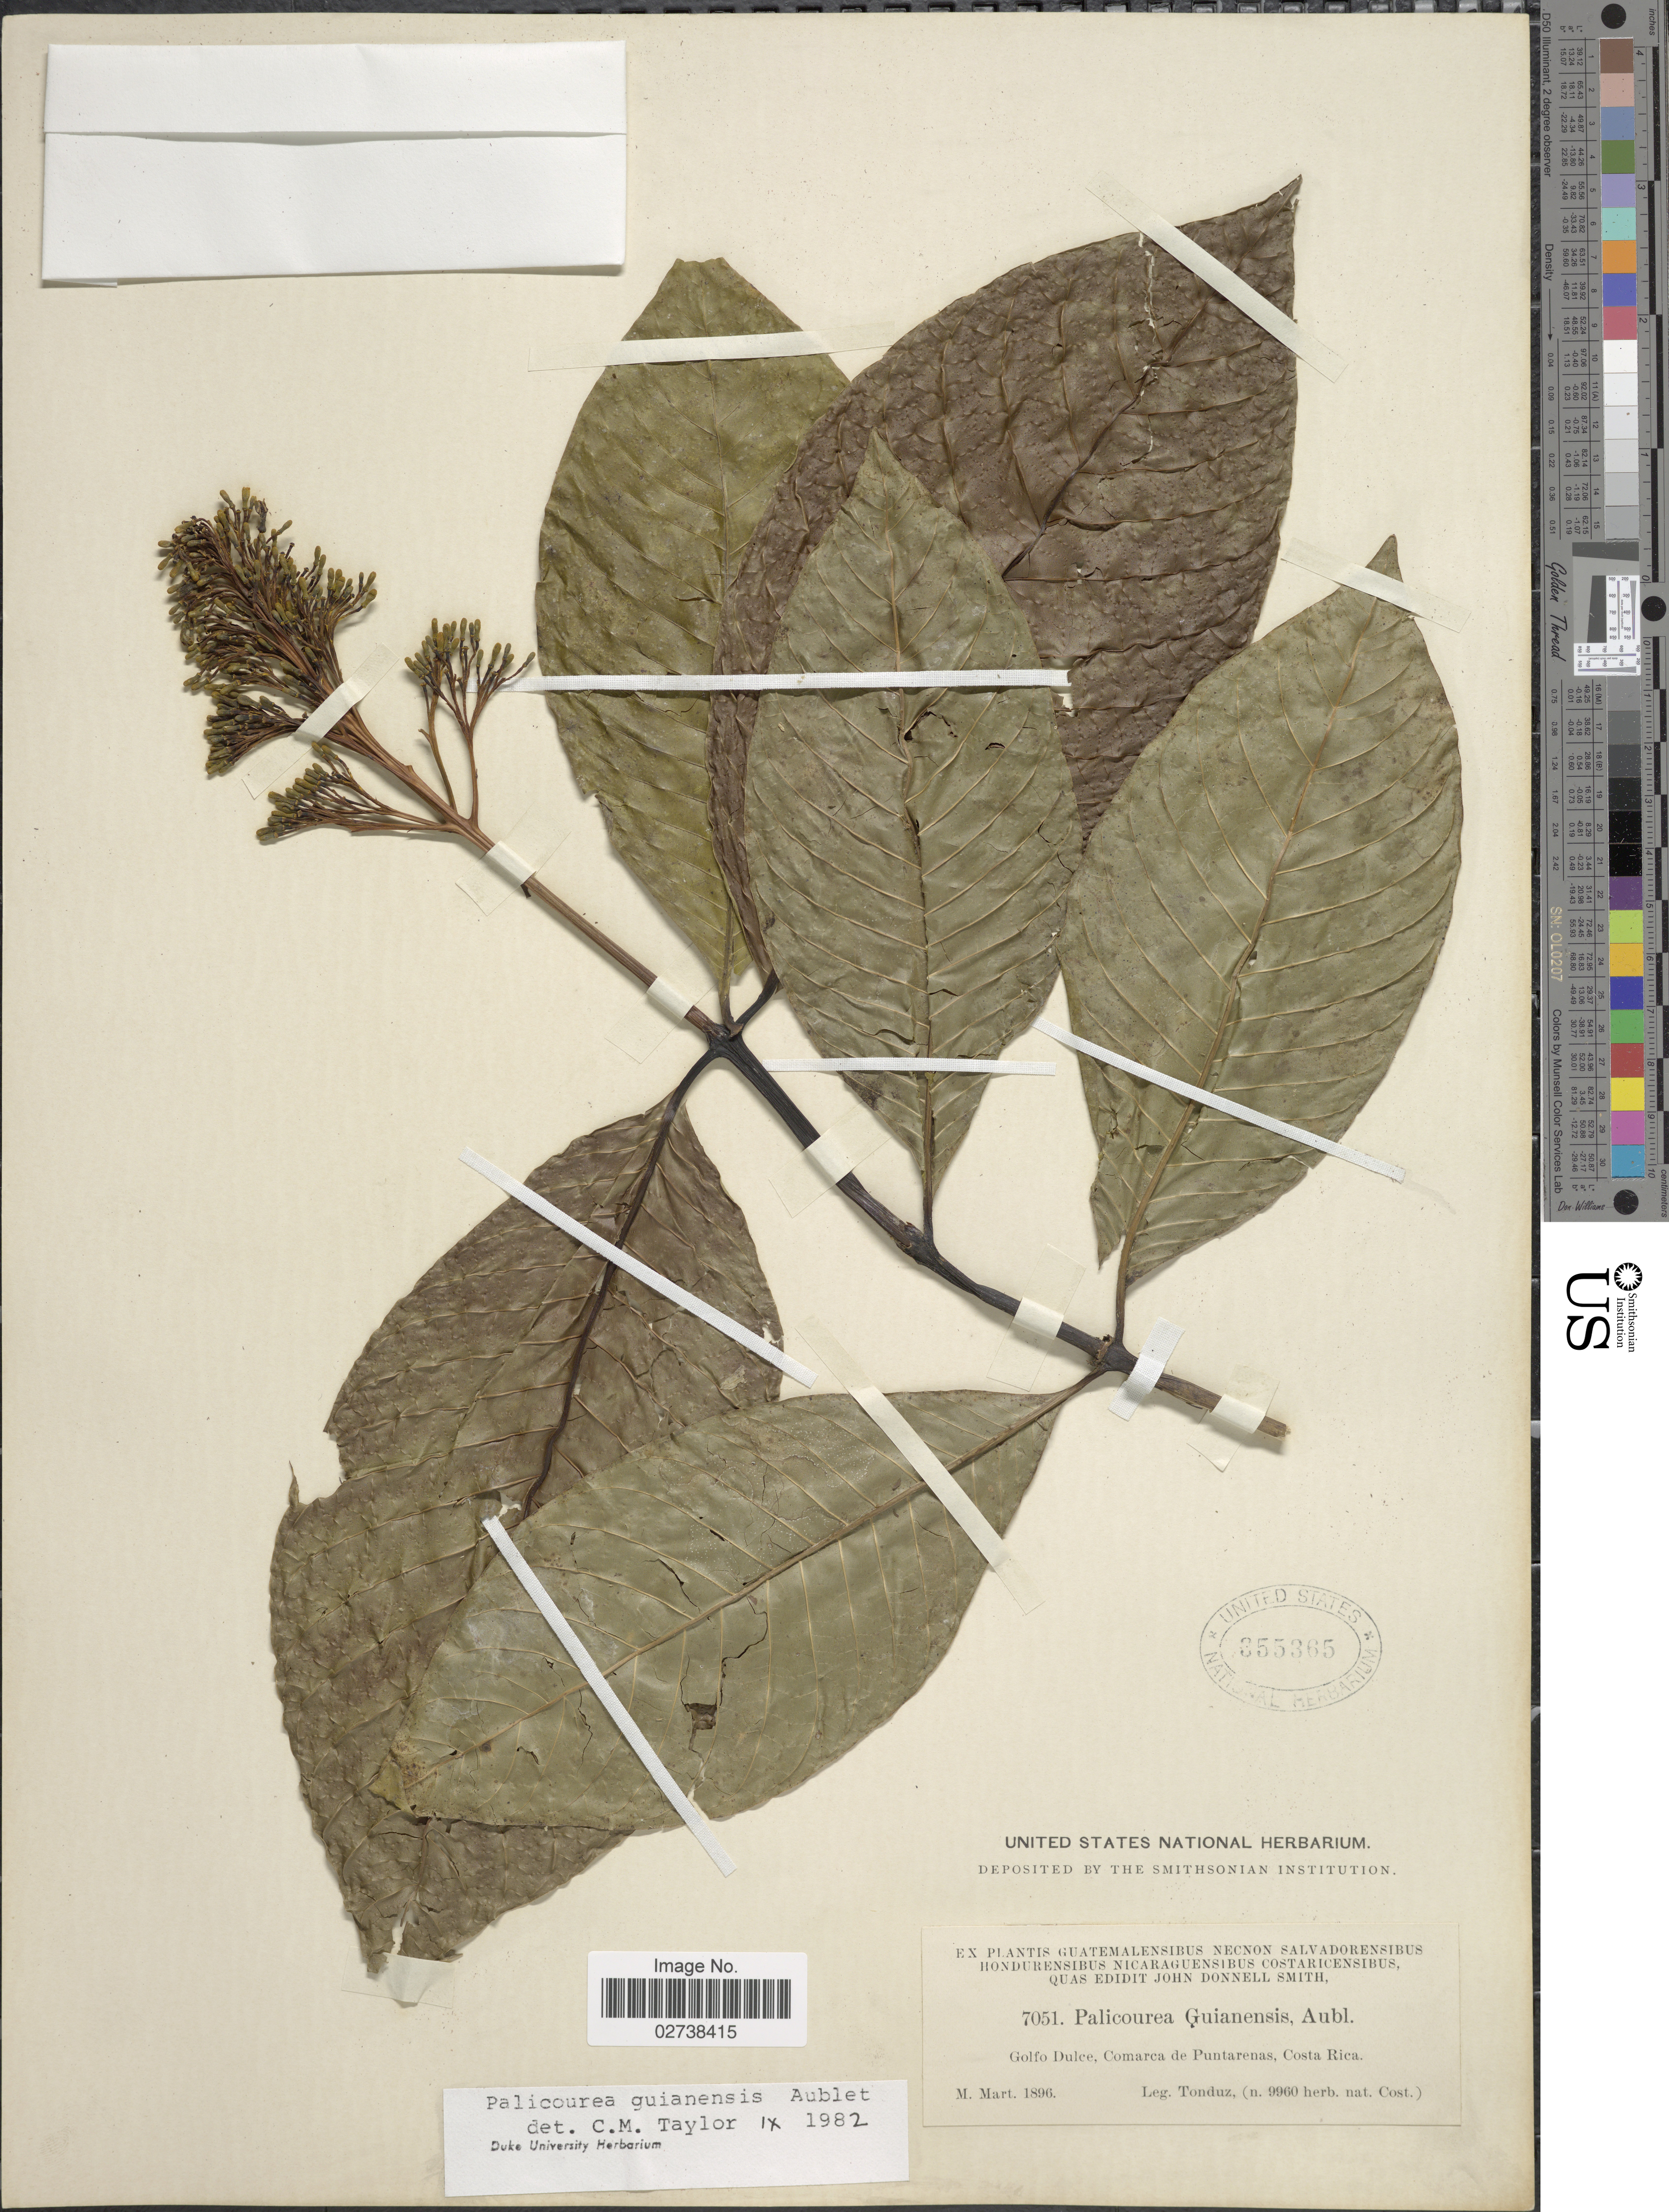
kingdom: Plantae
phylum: Tracheophyta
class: Magnoliopsida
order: Gentianales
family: Rubiaceae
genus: Palicourea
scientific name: Palicourea guianensis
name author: Aubl.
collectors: A. Tonduz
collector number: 7051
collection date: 1896-03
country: Costa Rica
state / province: Puntarenas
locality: Golfo Dulce, Comarca de Puntarenas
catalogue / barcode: US 355365